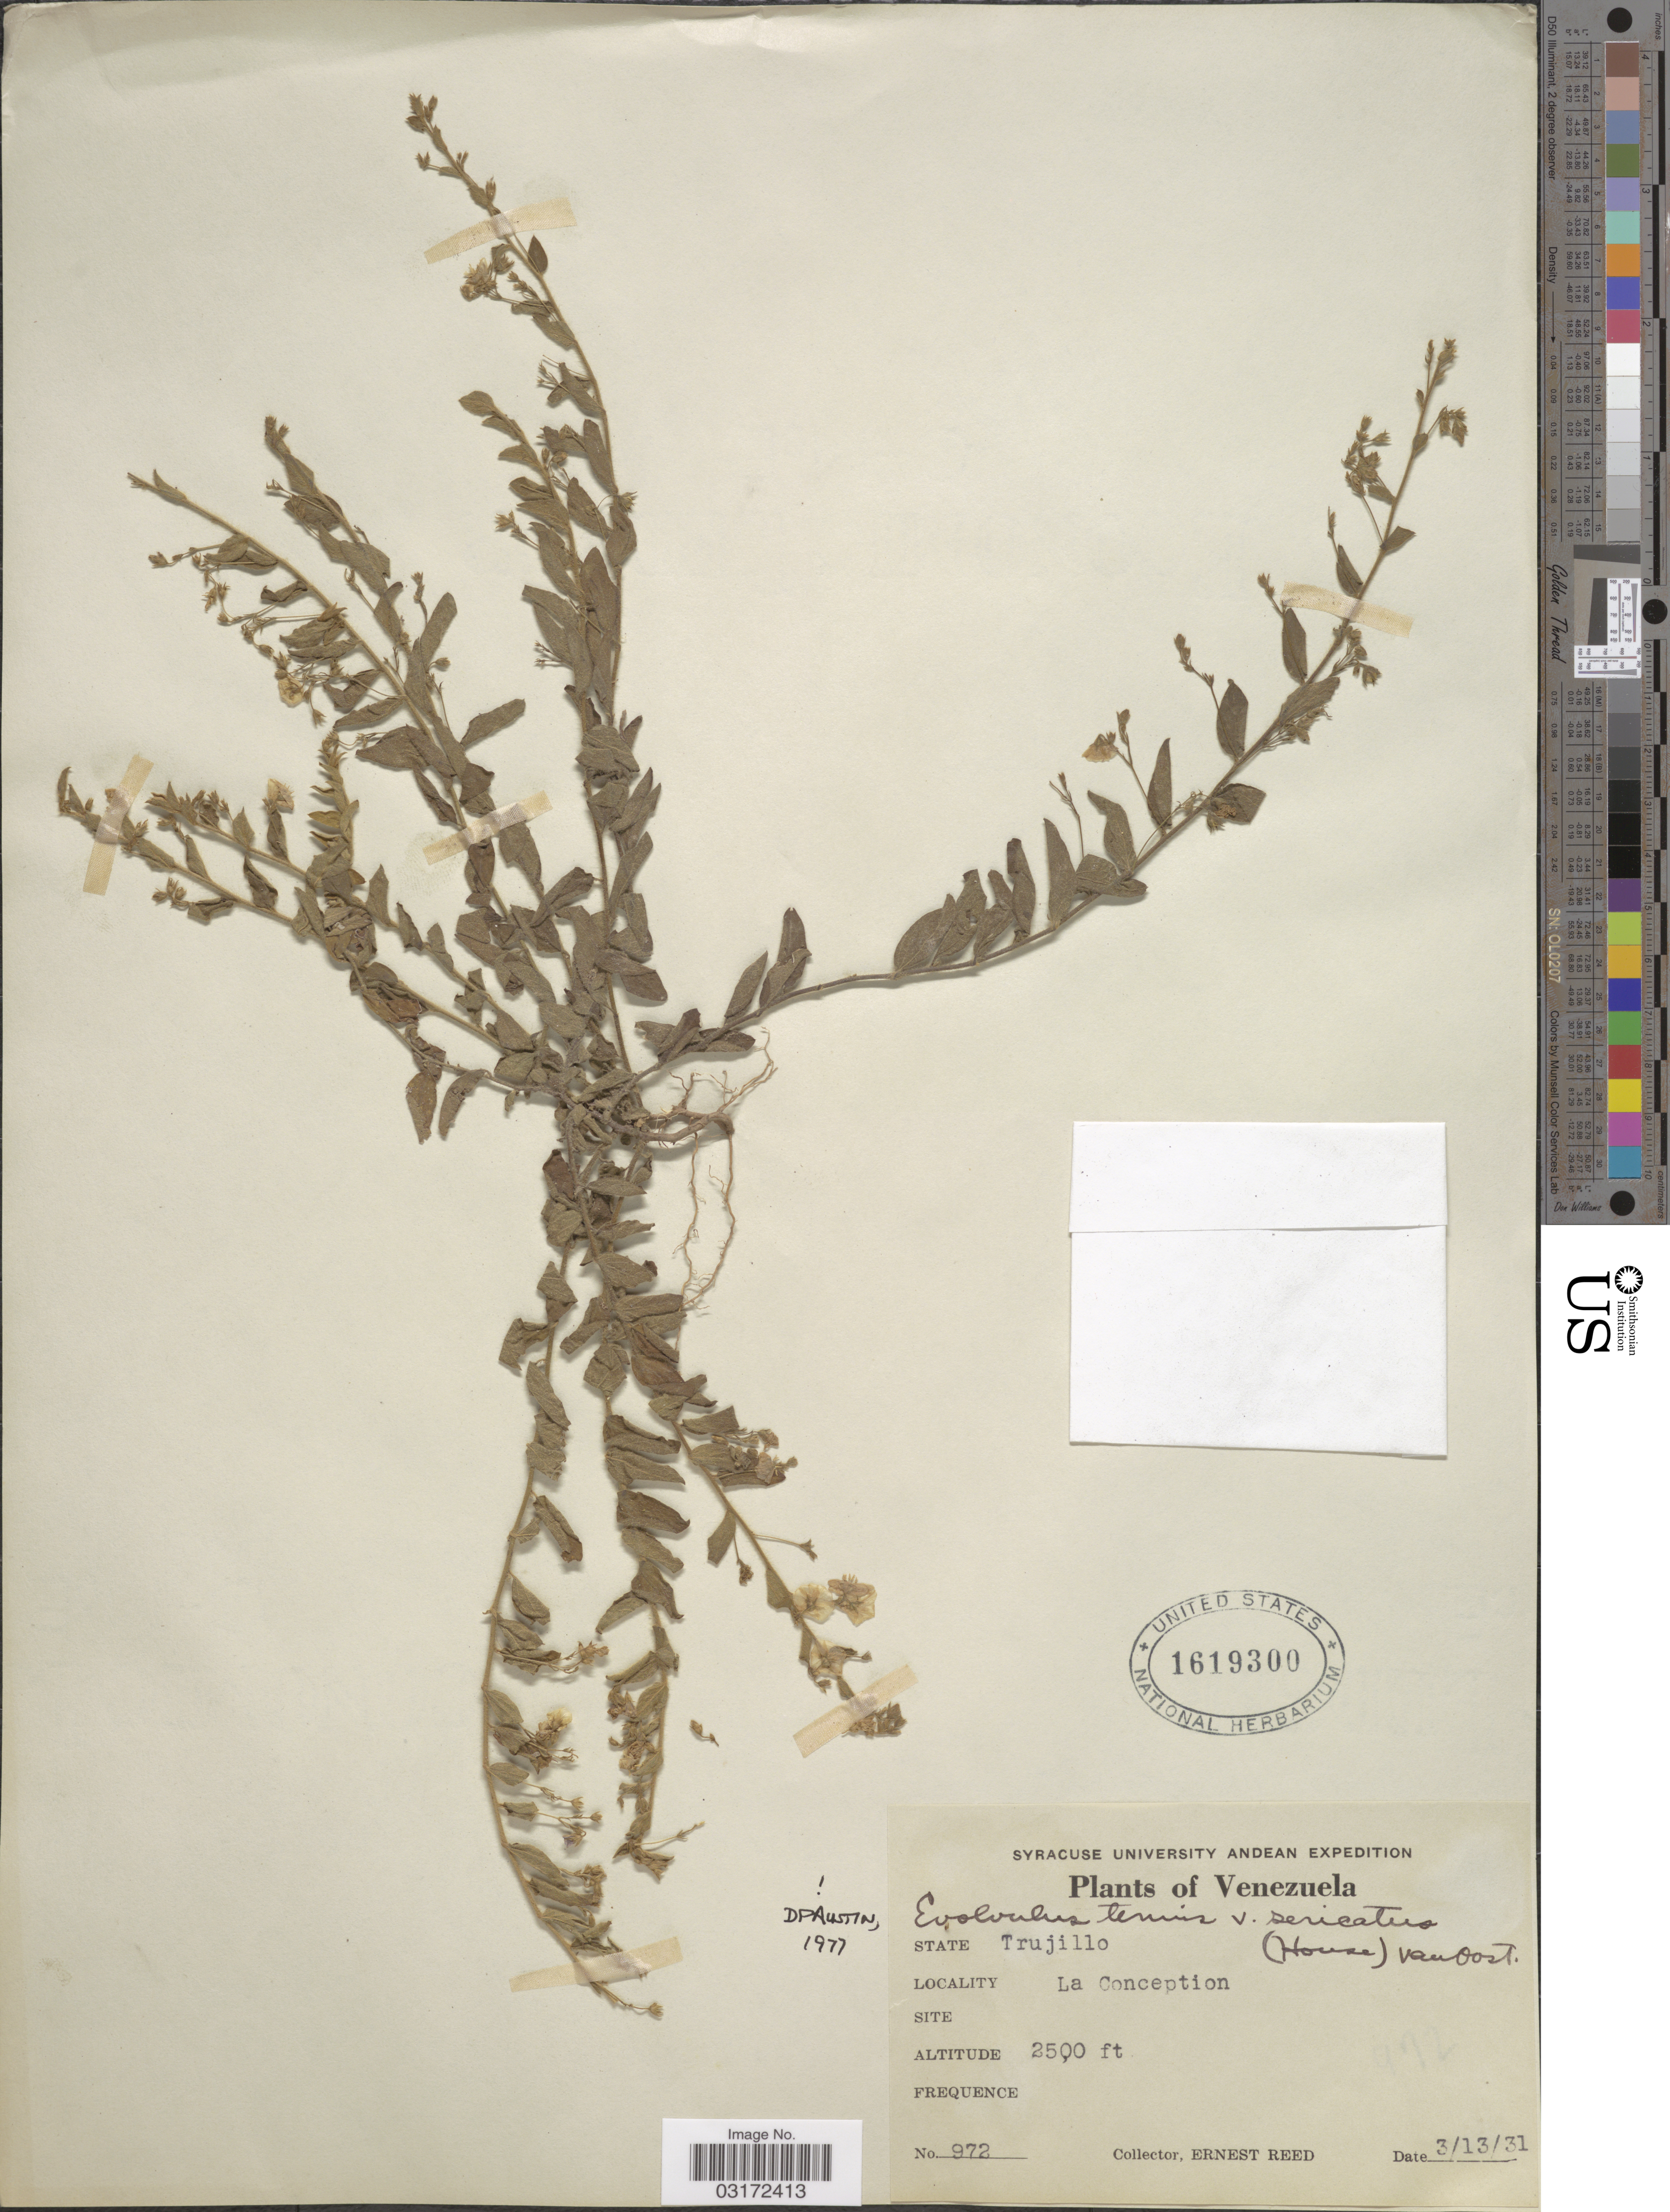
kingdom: Plantae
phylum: Tracheophyta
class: Magnoliopsida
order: Solanales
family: Convolvulaceae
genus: Evolvulus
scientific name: Evolvulus tenuis subsp. sericatus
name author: (House) Ooststr.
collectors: E. Reed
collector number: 972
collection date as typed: Transcribed d/m/y: 13/3/31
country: Venezuela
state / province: Trujillo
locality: La Conception.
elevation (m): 762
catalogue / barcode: US 1619300